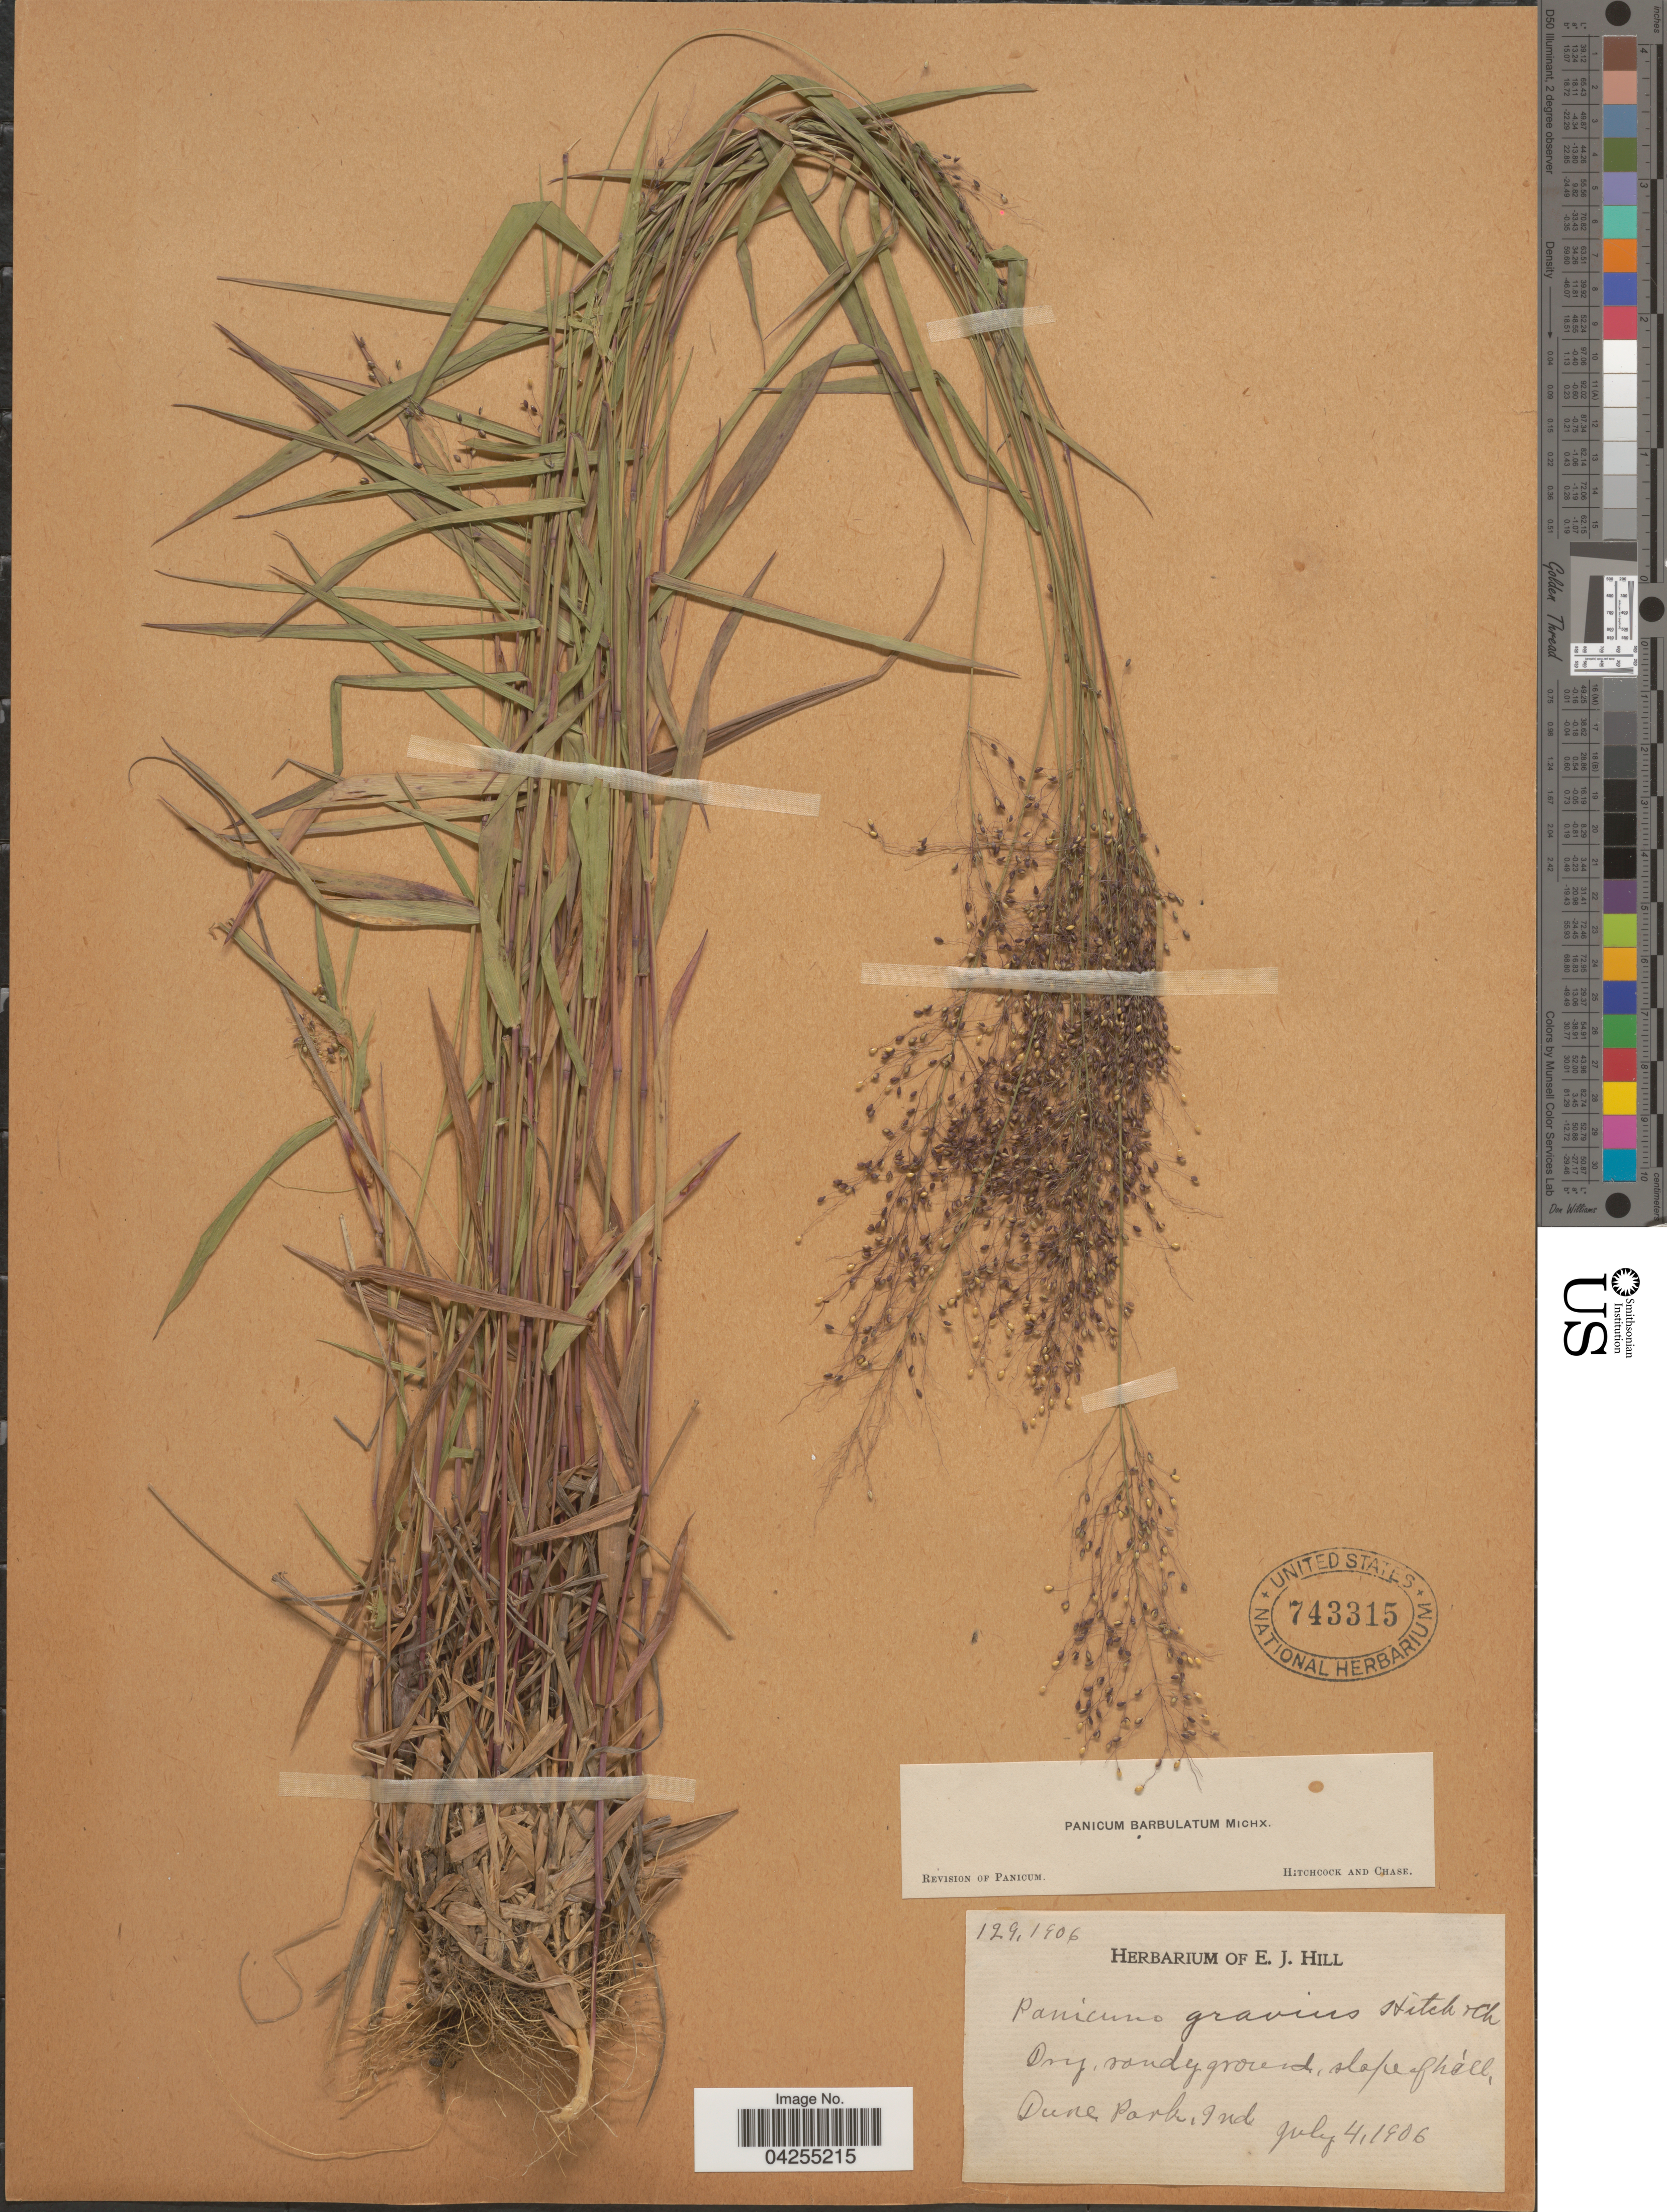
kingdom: Plantae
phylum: Tracheophyta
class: Liliopsida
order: Poales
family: Poaceae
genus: Dichanthelium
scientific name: Dichanthelium dichotomum var. dichotomum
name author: (L.) Gould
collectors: E. J. Hill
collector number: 129/1906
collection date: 1906-07-04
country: United States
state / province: Indiana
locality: Dry, sandy ground, slope of hill, Dune Park.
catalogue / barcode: US 743315